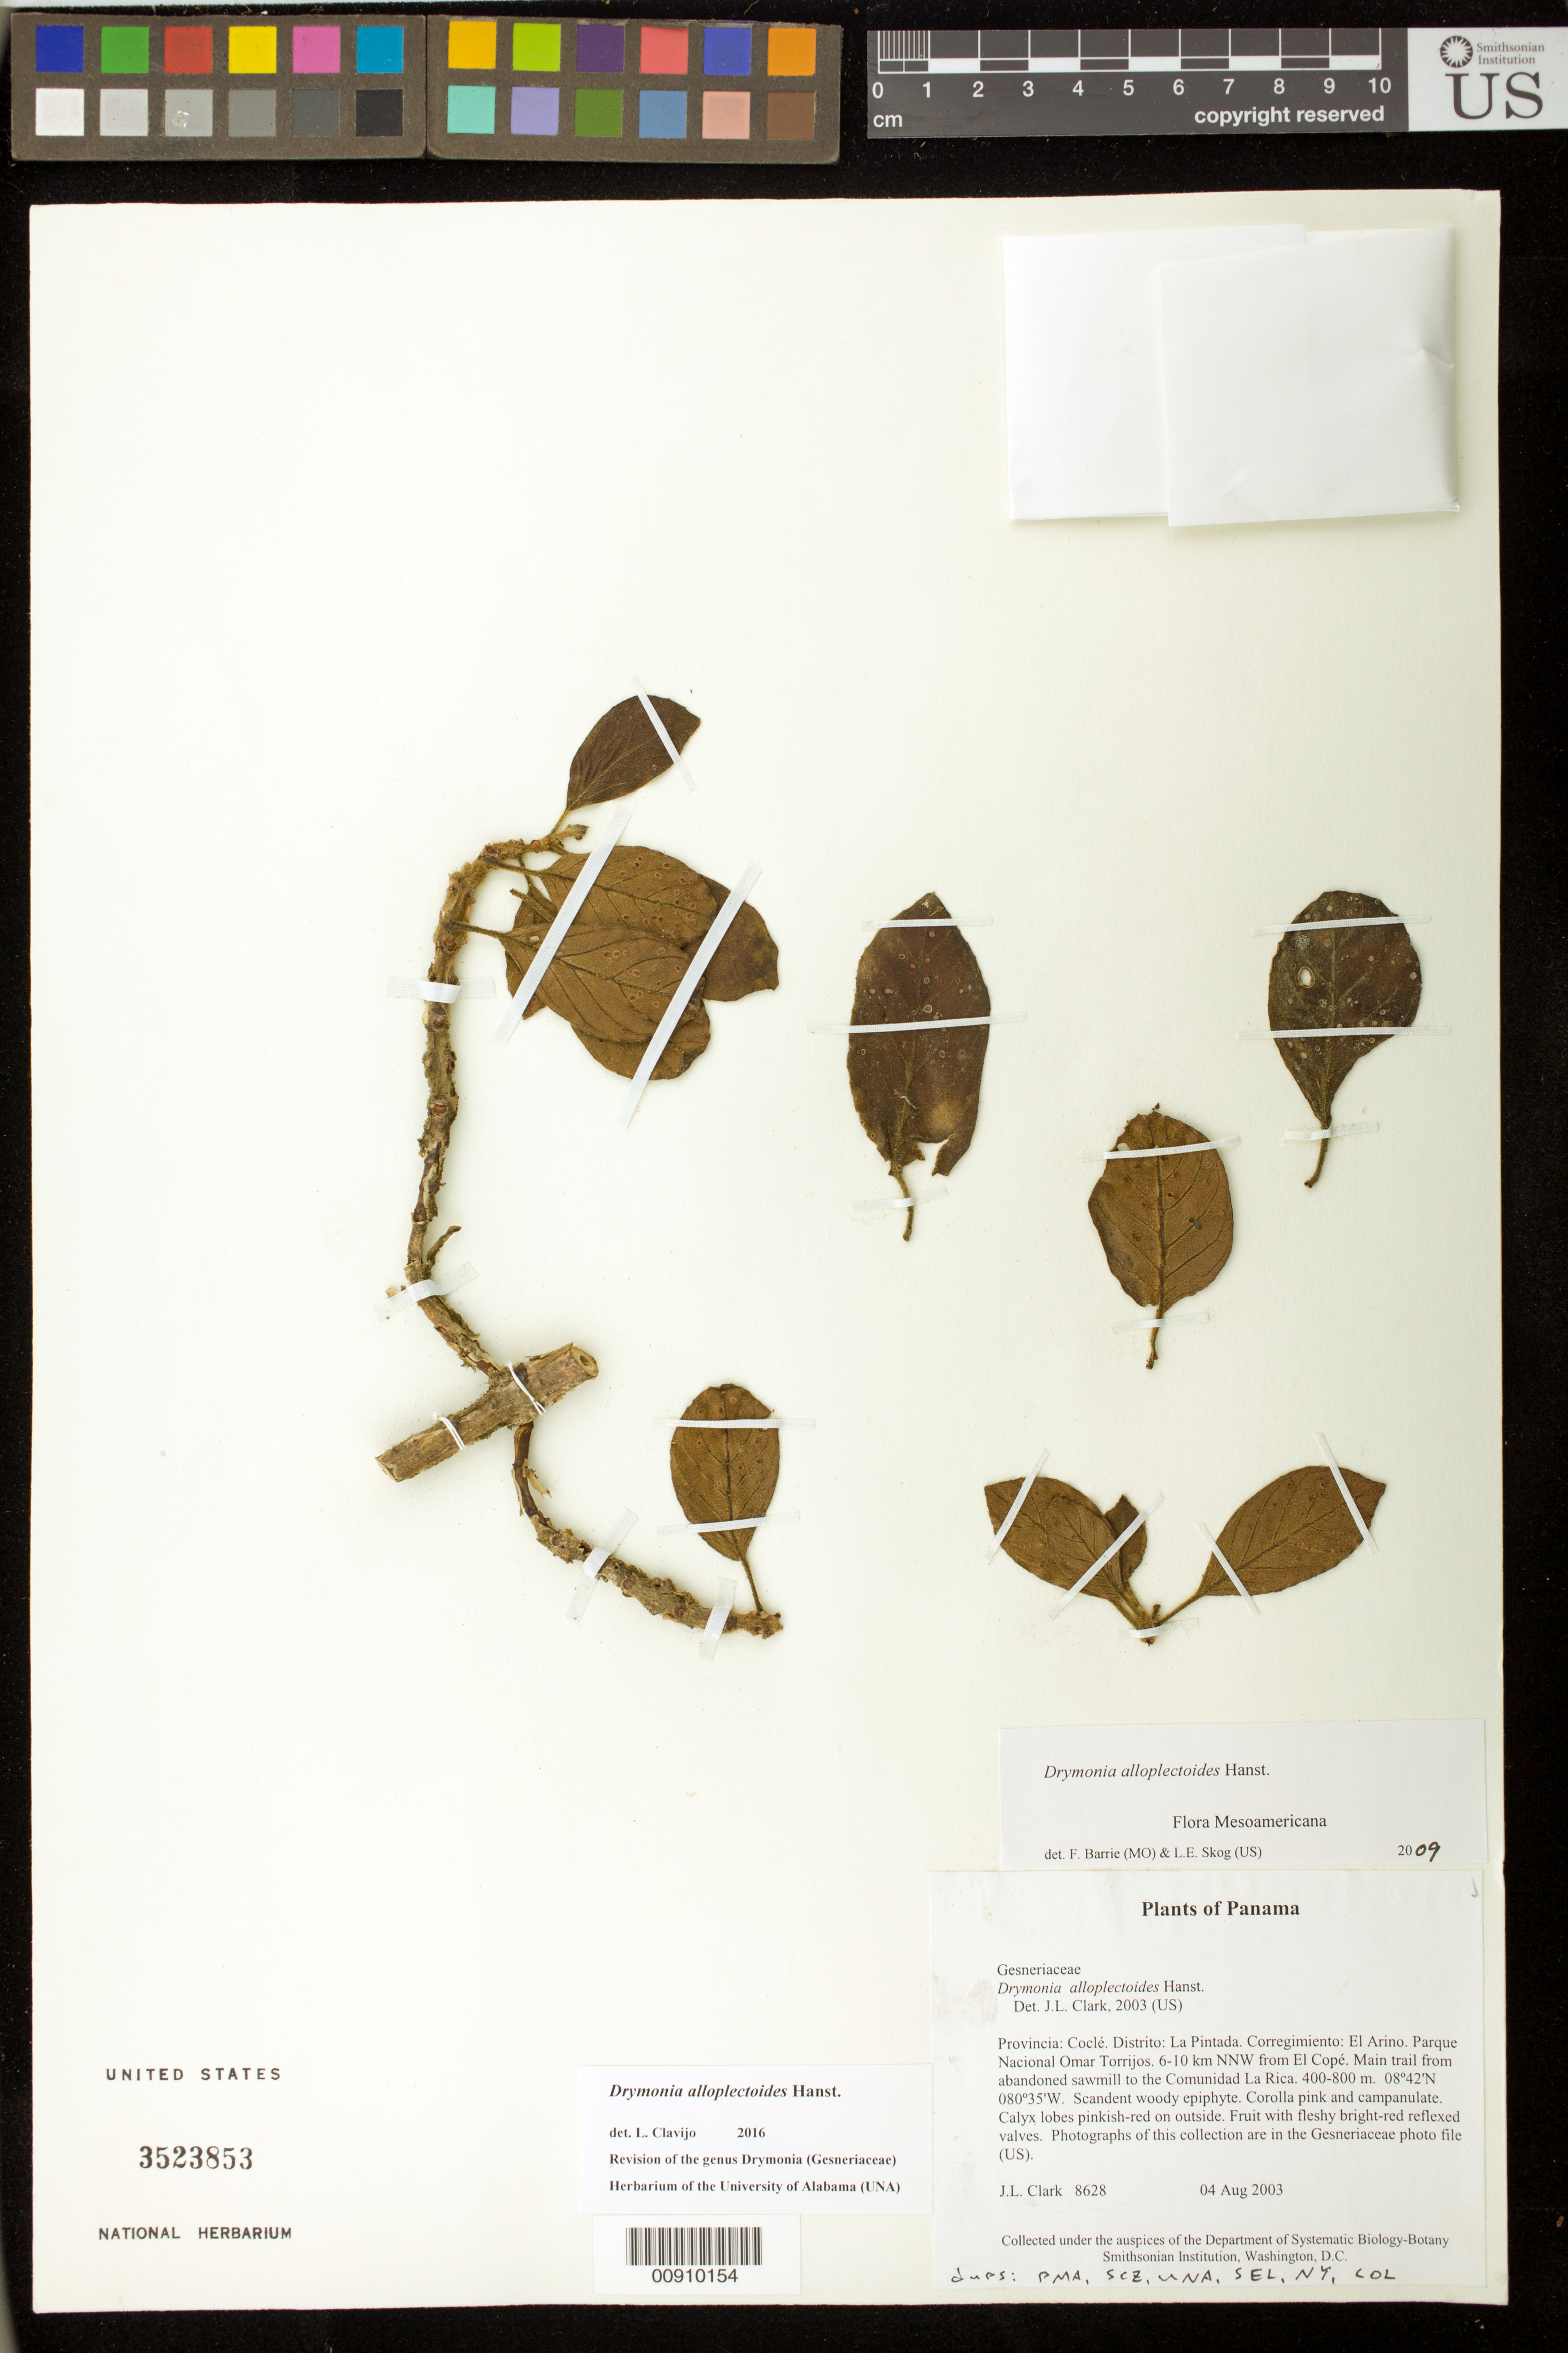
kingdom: Plantae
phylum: Tracheophyta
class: Magnoliopsida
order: Lamiales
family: Gesneriaceae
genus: Drymonia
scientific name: Drymonia alloplectoides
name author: Hanst.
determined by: Clark, J. L., (SEL), The Marie Selby Botanical Garden (UNITED STATES)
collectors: J. L. Clark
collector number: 8628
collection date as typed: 04 Aug 2003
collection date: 2003-08-04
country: Panama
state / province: Coclé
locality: La Pintada. Corregimiento: El Arino. Parque Nacional Omar Torrijos. 6-10 km NNW from El Copé. Main trail from abandoned sawmill to the Comunidad La Rica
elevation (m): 400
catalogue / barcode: US 3523853